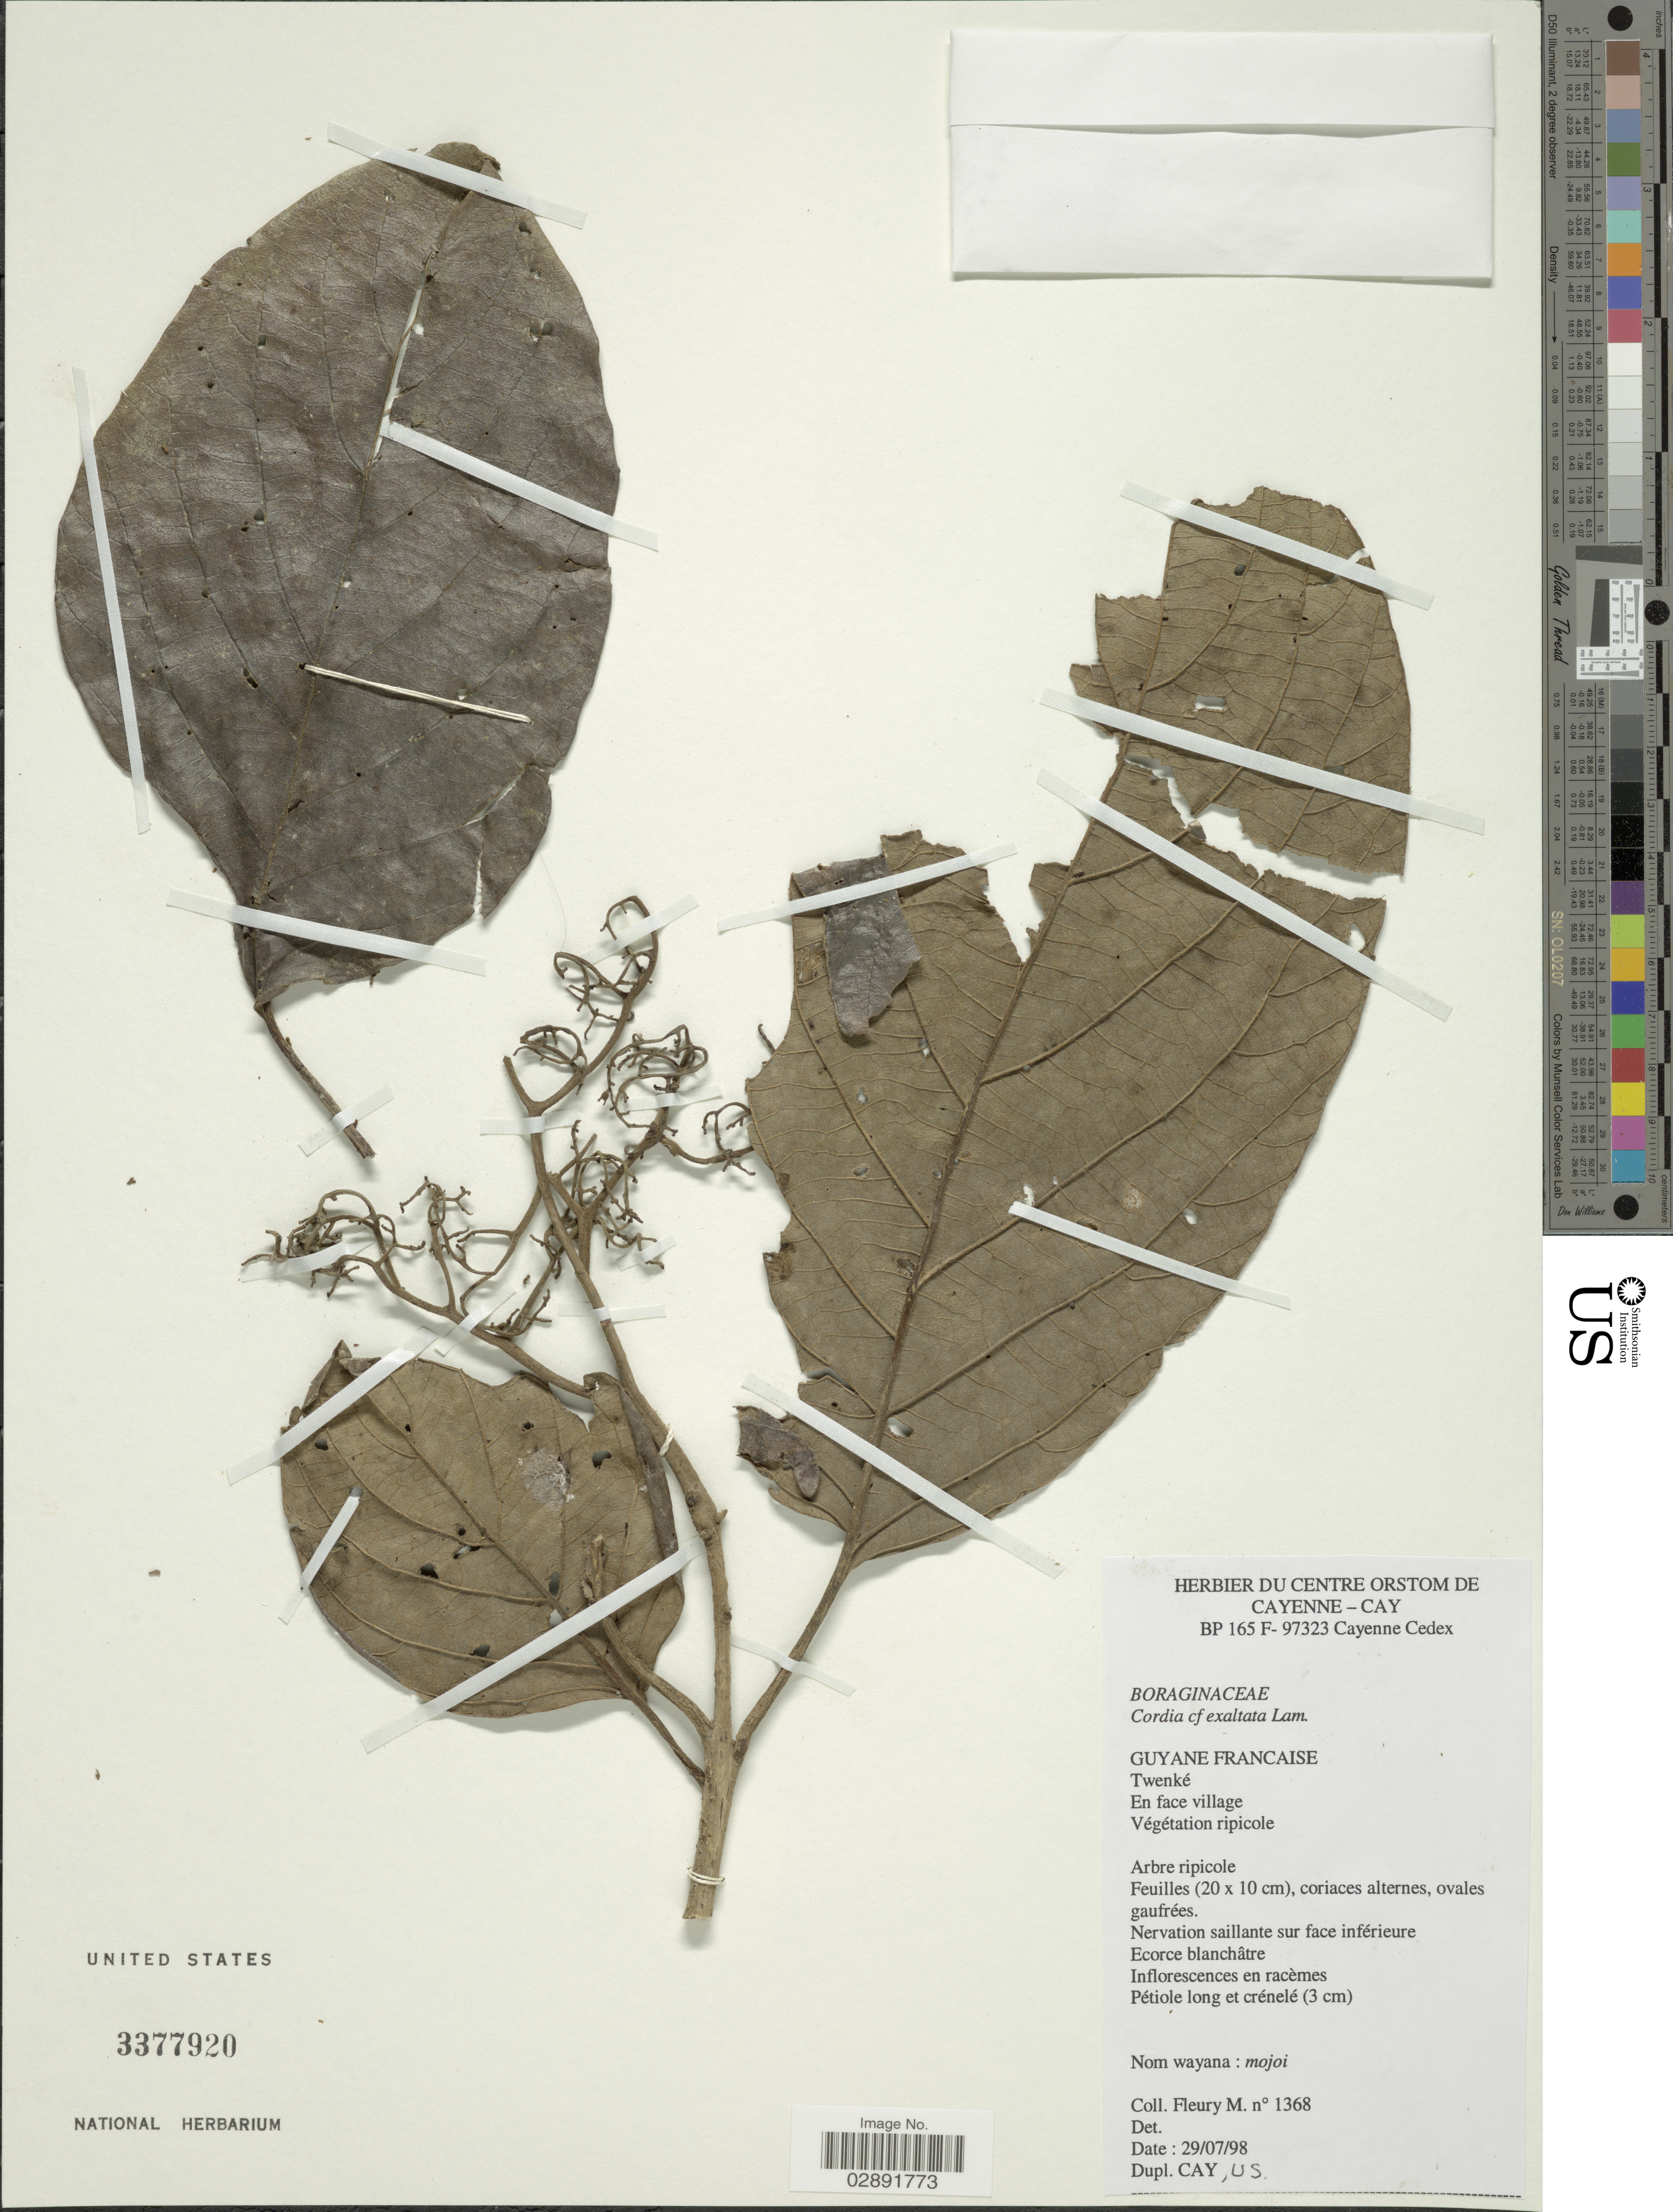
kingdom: Plantae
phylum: Tracheophyta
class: Magnoliopsida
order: Boraginales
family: Cordiaceae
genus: Cordia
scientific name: Cordia tetrandra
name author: Aubl.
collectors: M. Fleury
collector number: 1368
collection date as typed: Transcribed d/m/y: 29/7/98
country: French Guiana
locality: Guyane Francaise: Twenké.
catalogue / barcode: US 3377920